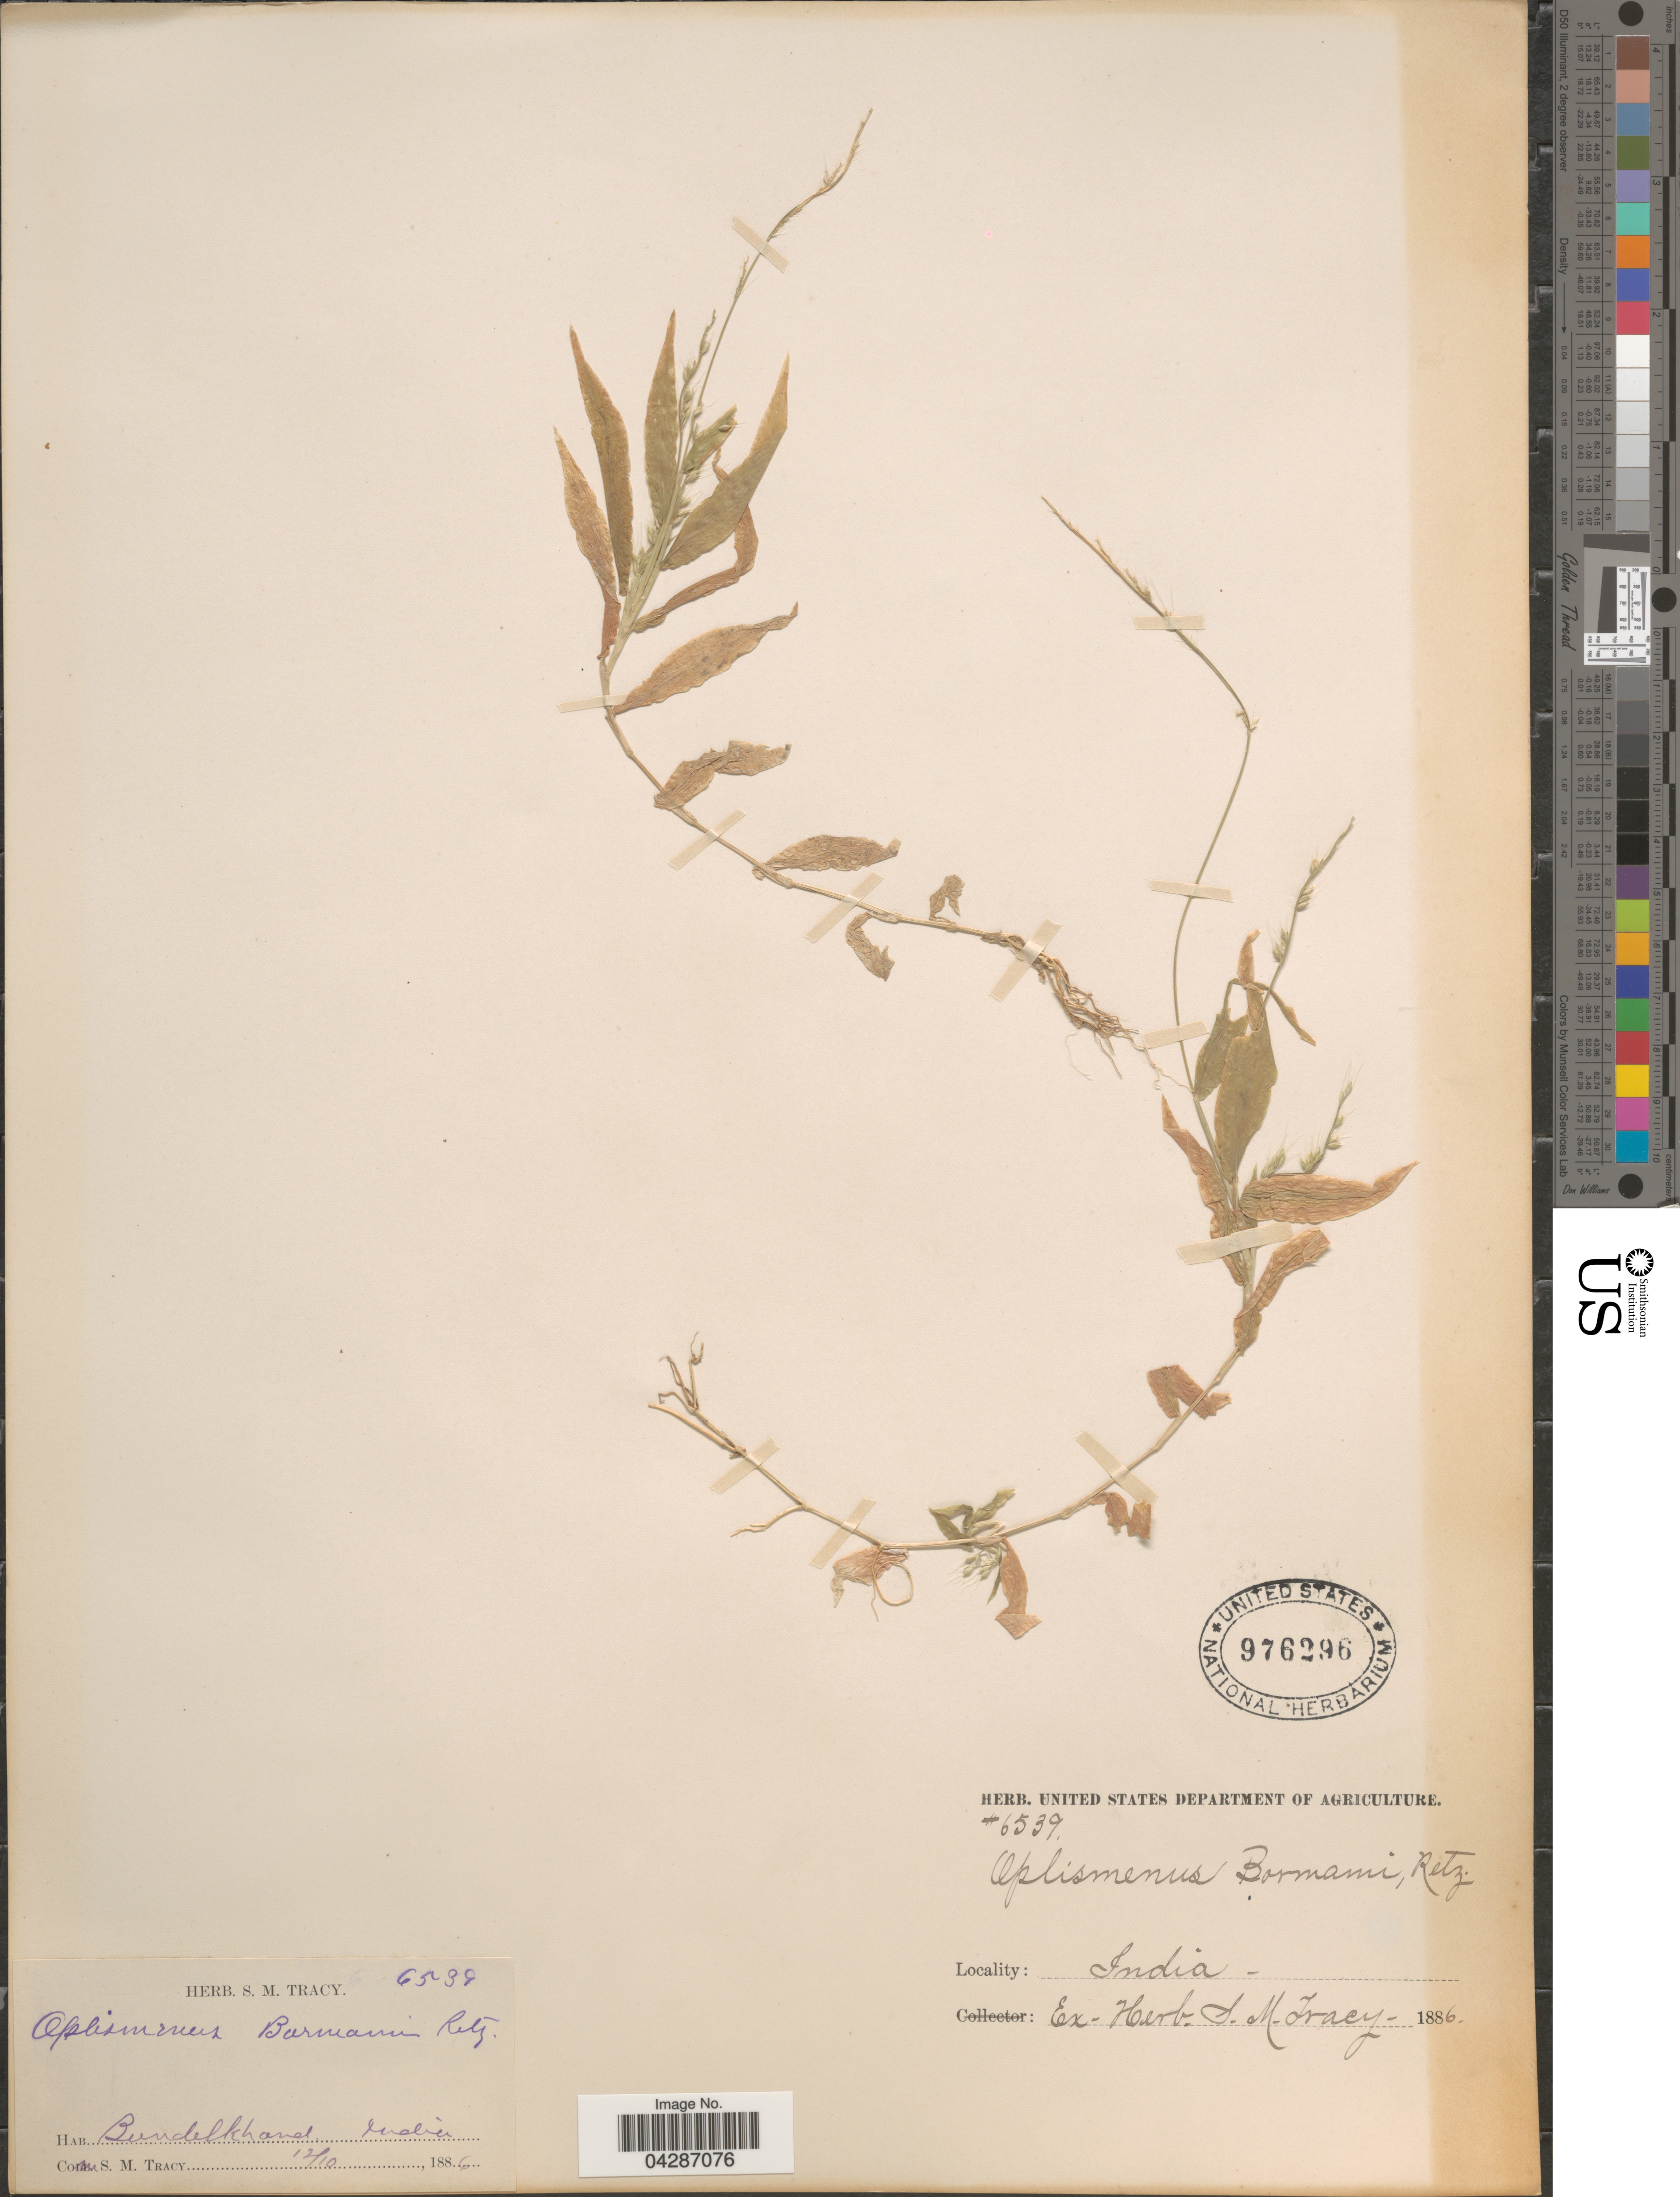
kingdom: Plantae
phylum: Tracheophyta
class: Liliopsida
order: Poales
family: Poaceae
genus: Oplismenus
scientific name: Oplismenus burmannii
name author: (Retz.) P. Beauv.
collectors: S. M. Tracy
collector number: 6539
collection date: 1886-10-12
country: India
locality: Bundelkhand.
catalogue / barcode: US 976296